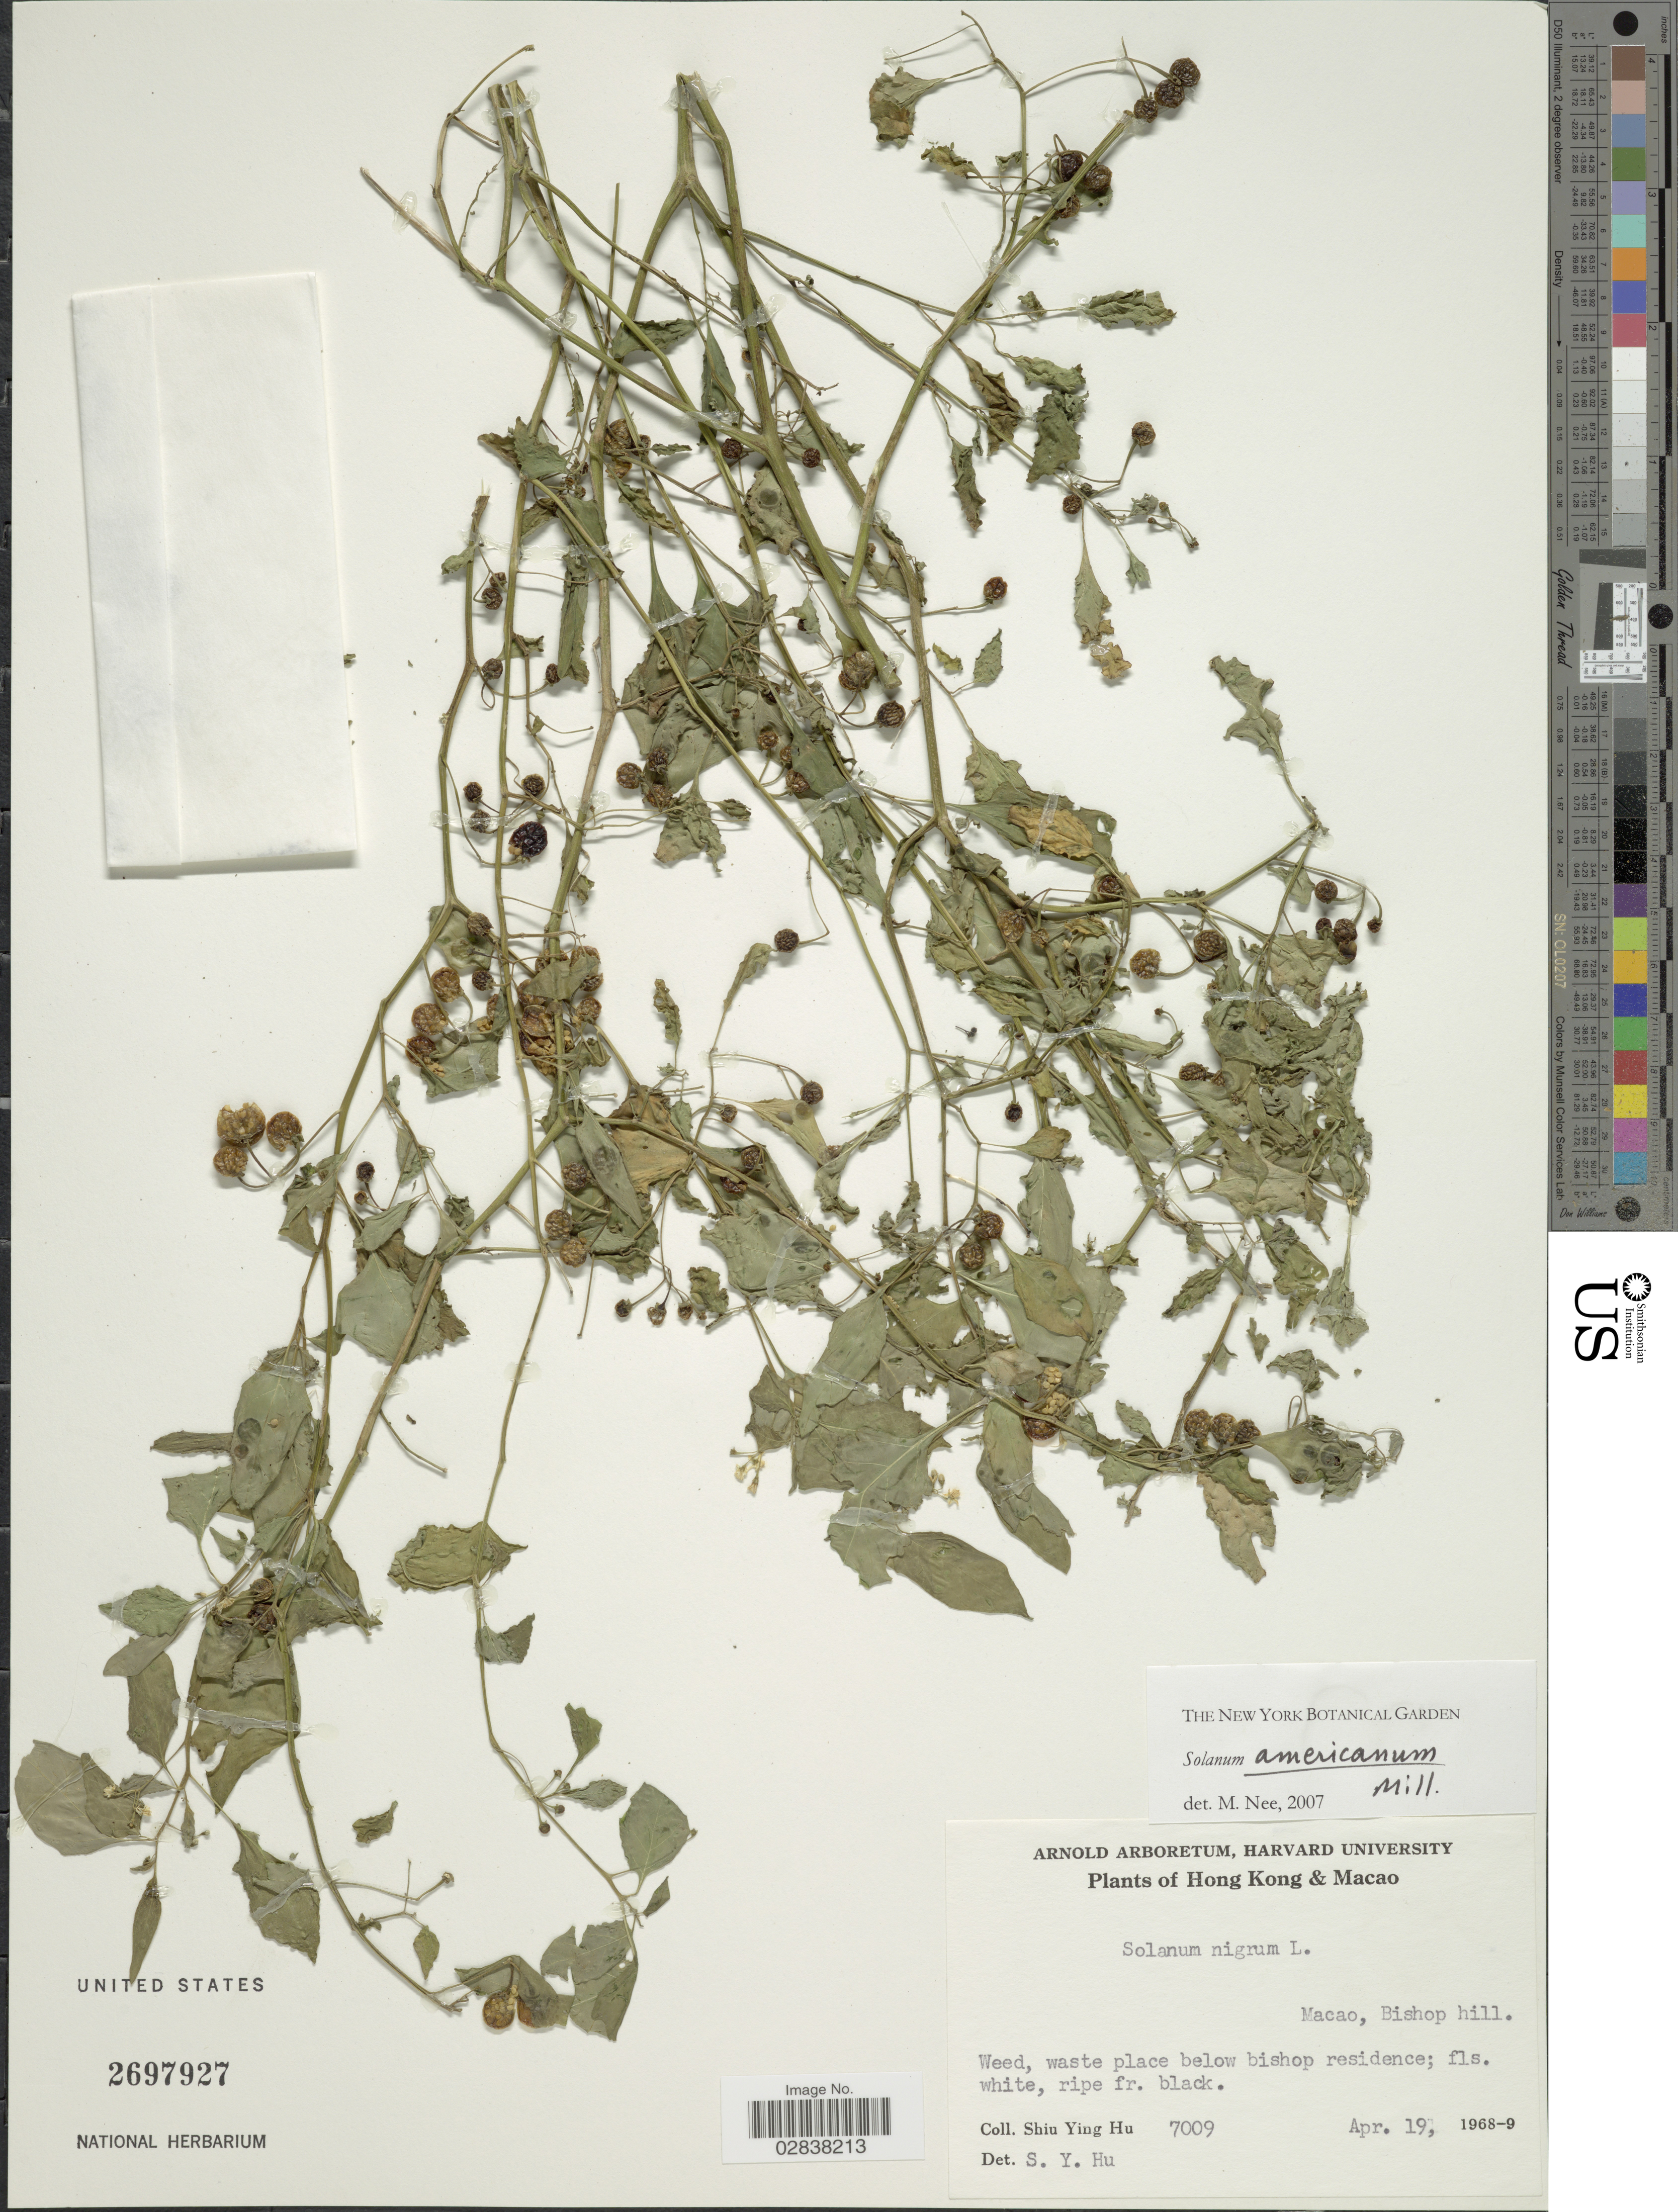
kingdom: Plantae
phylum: Tracheophyta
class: Magnoliopsida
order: Solanales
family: Solanaceae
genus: Solanum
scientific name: Solanum americanum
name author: Mill.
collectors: S. Y. Hu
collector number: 7009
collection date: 1968-04-19/1969-04-19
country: China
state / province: Macau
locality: Macao, Bishop hill.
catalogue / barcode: US 2697927